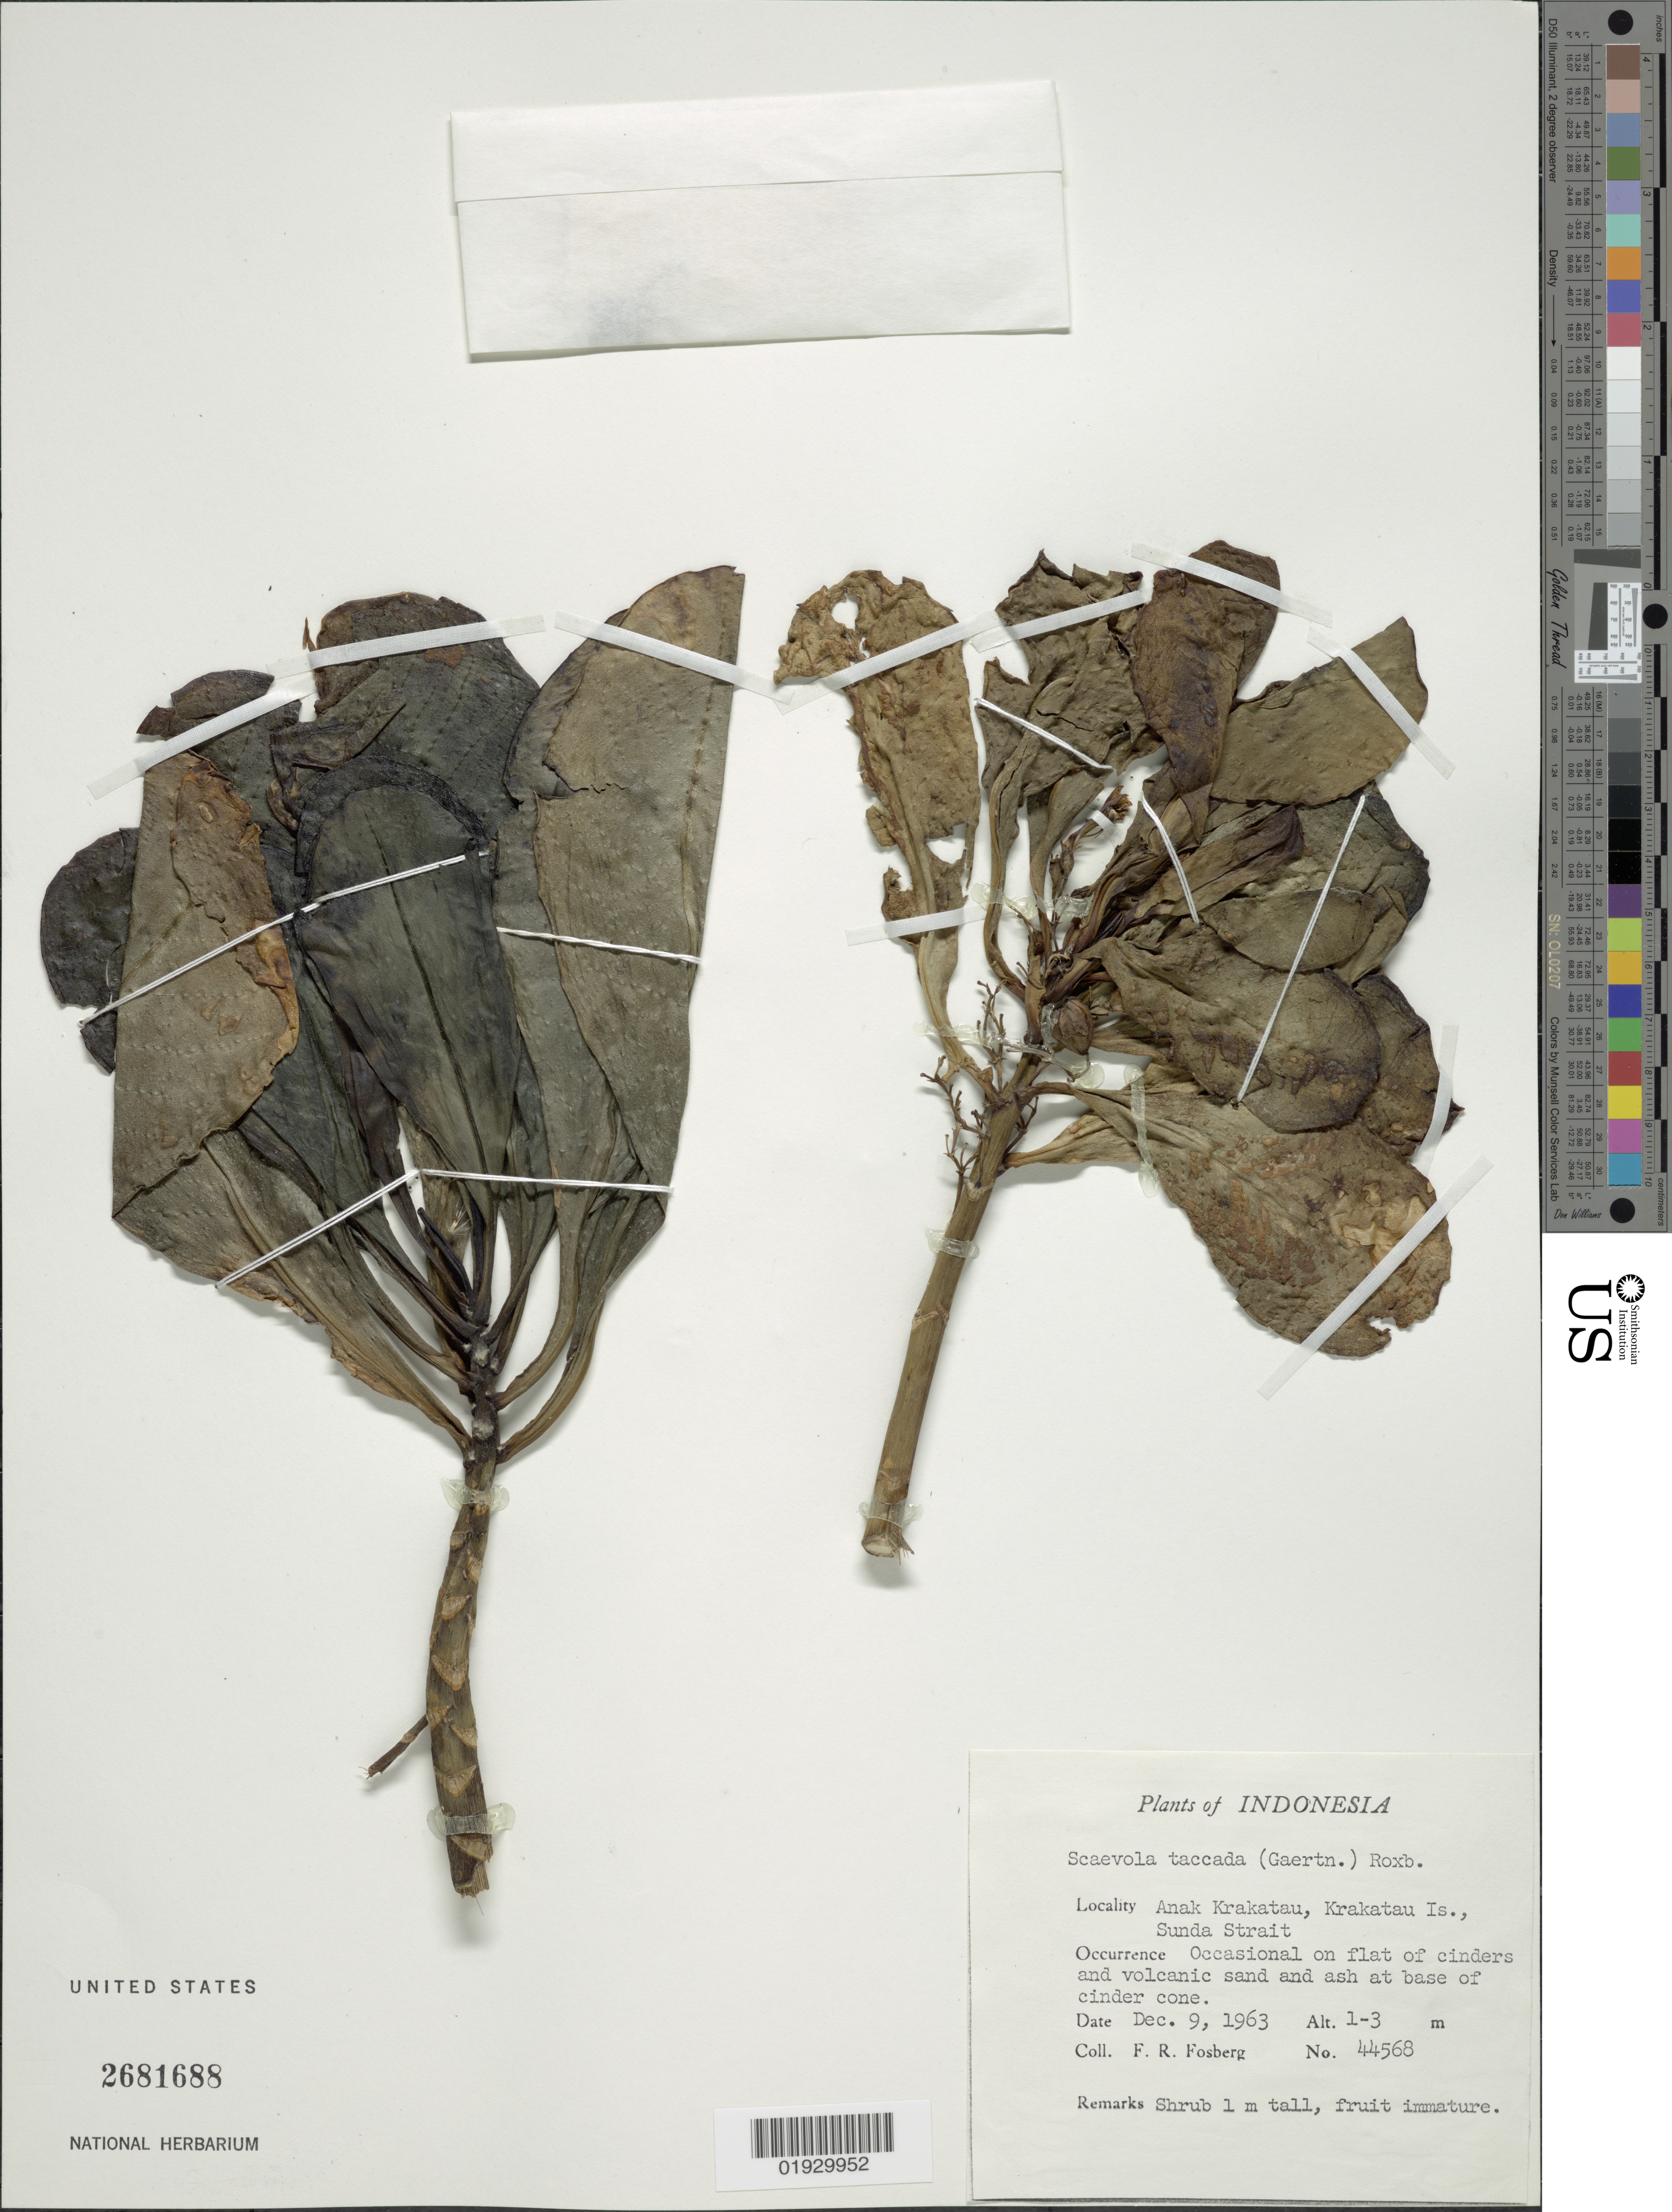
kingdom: Plantae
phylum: Tracheophyta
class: Magnoliopsida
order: Asterales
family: Goodeniaceae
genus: Scaevola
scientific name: Scaevola taccada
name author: (Gaertn.) Roxb.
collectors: F. R. Fosberg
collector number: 44568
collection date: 1963-12-09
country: Indonesia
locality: Anak Krakatau, Krakatau Is., Sunda Strait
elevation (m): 1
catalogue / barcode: US 2681688